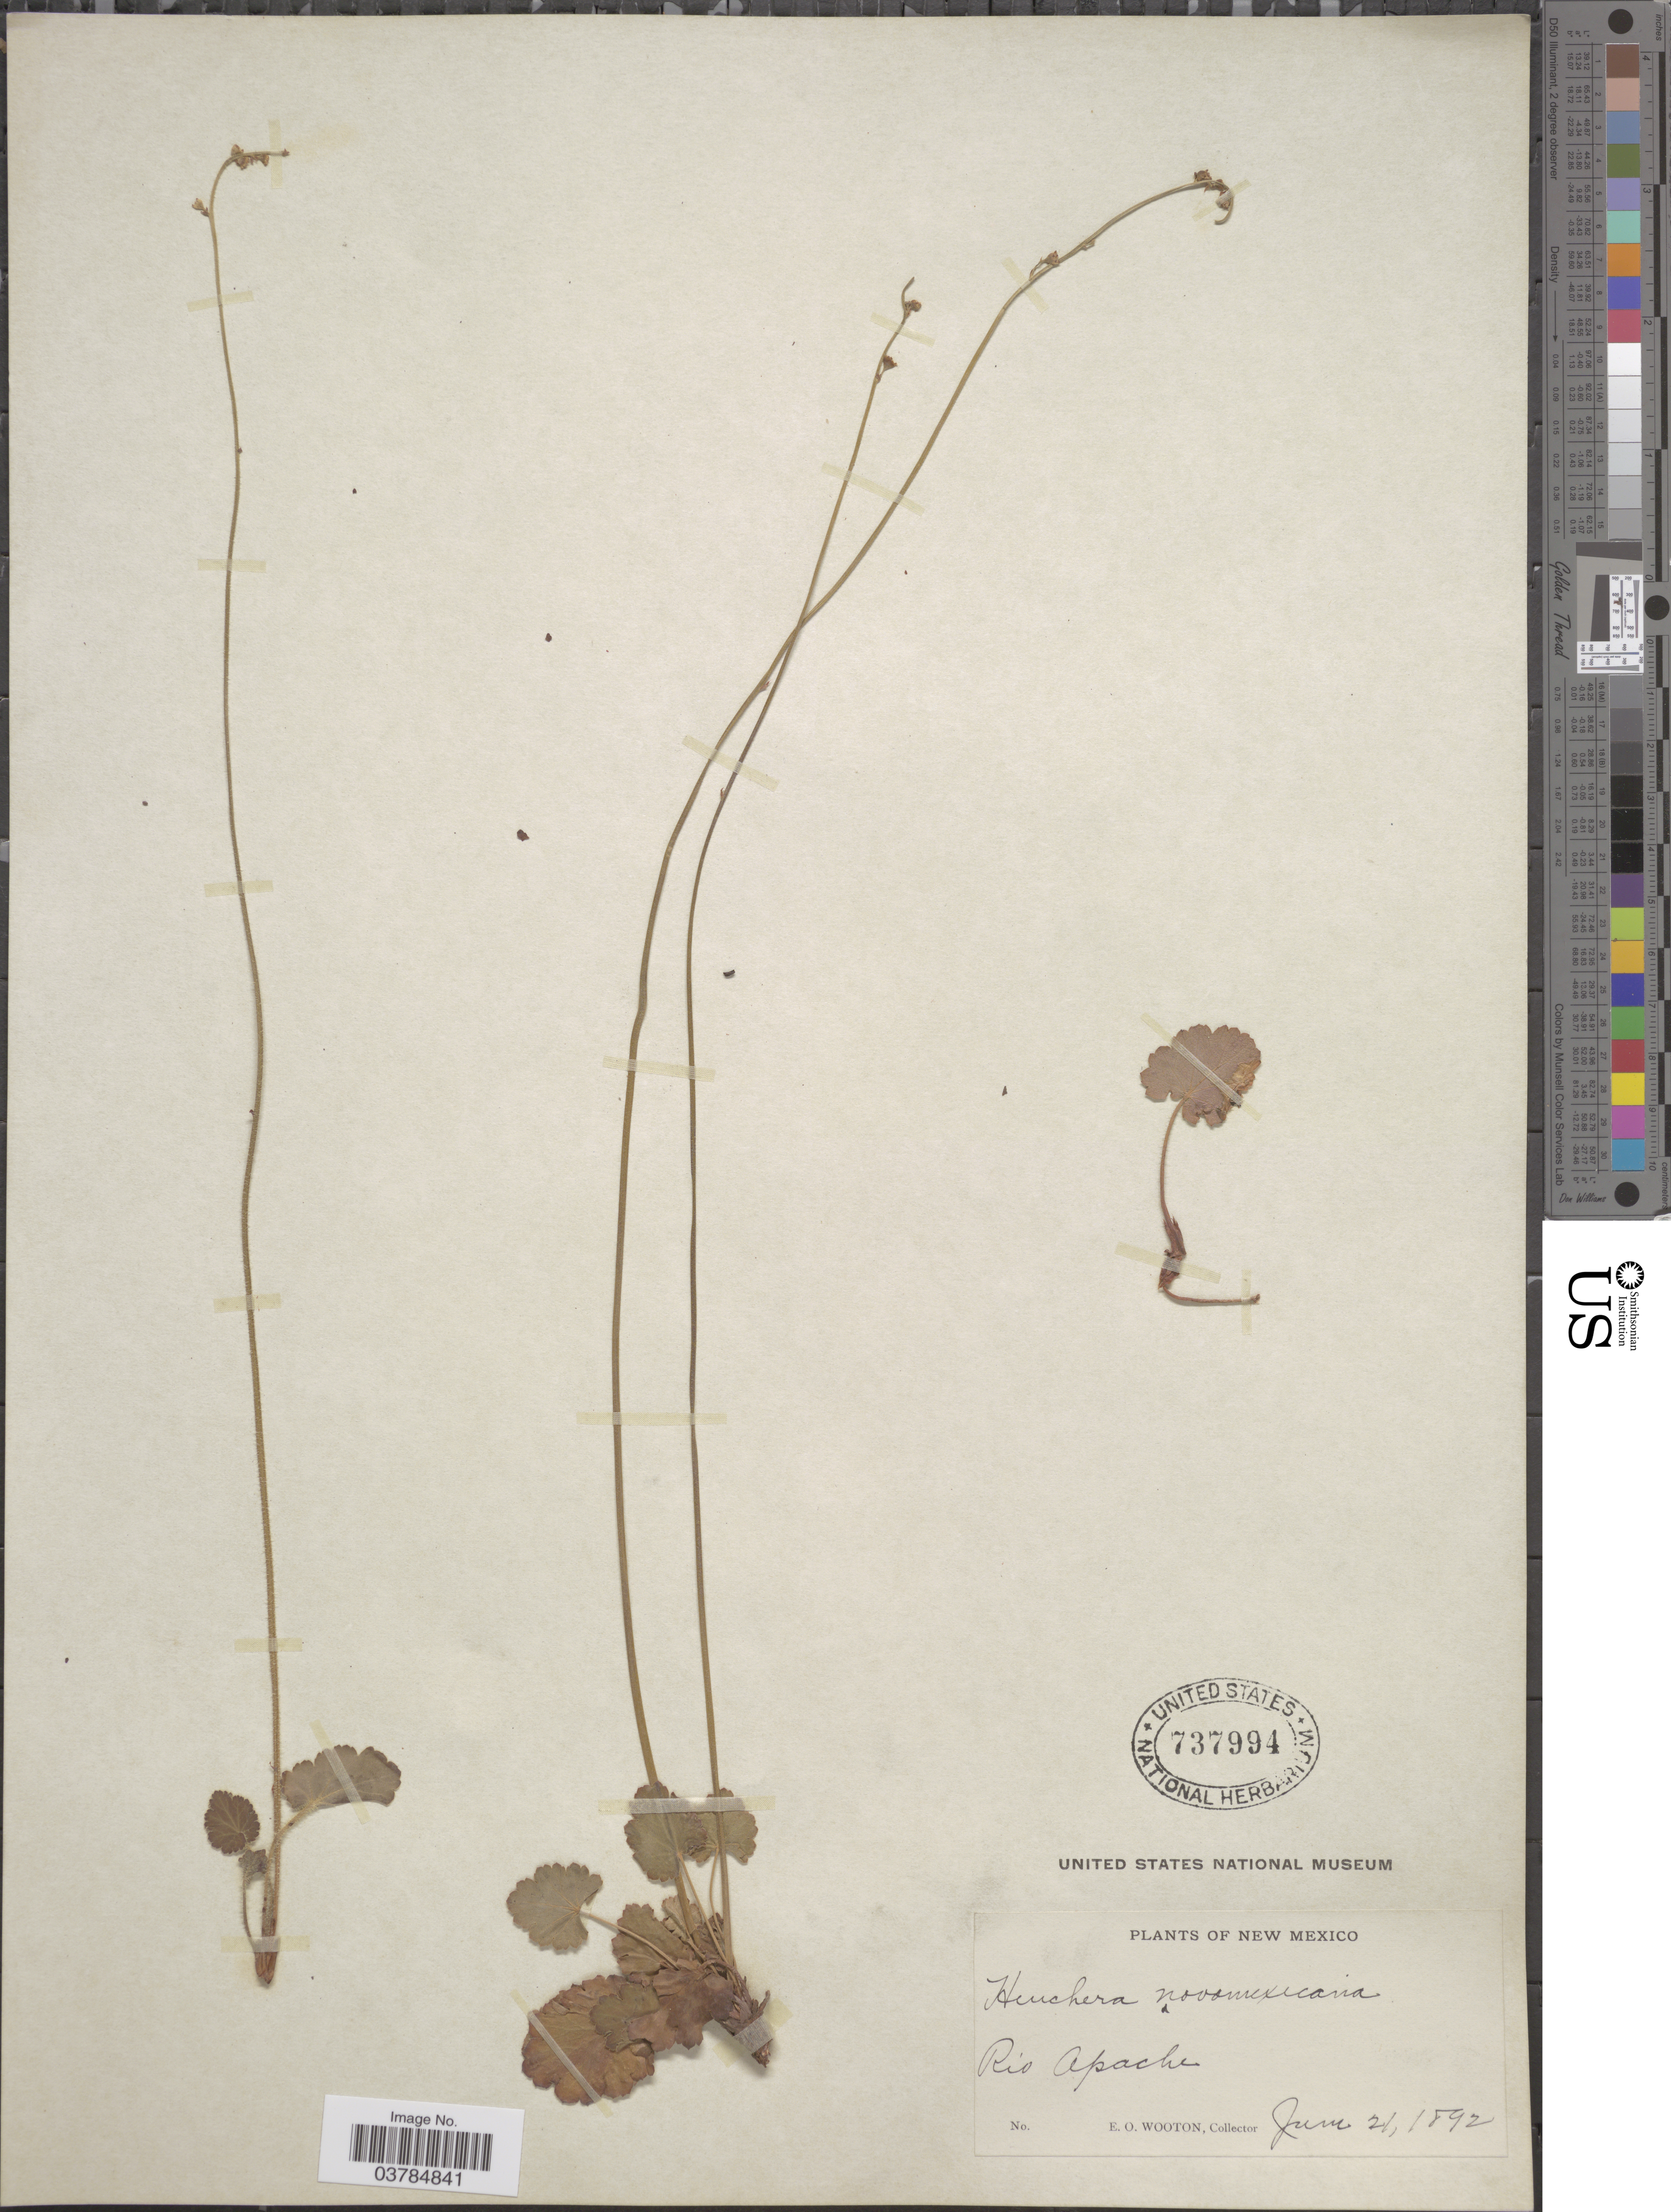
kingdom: Plantae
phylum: Tracheophyta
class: Magnoliopsida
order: Saxifragales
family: Saxifragaceae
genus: Heuchera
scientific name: Heuchera nova-mexicana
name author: Wheelock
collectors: E. O. Wooton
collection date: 1892-06-21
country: United States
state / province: New Mexico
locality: Rio Apache.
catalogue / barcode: US 737994